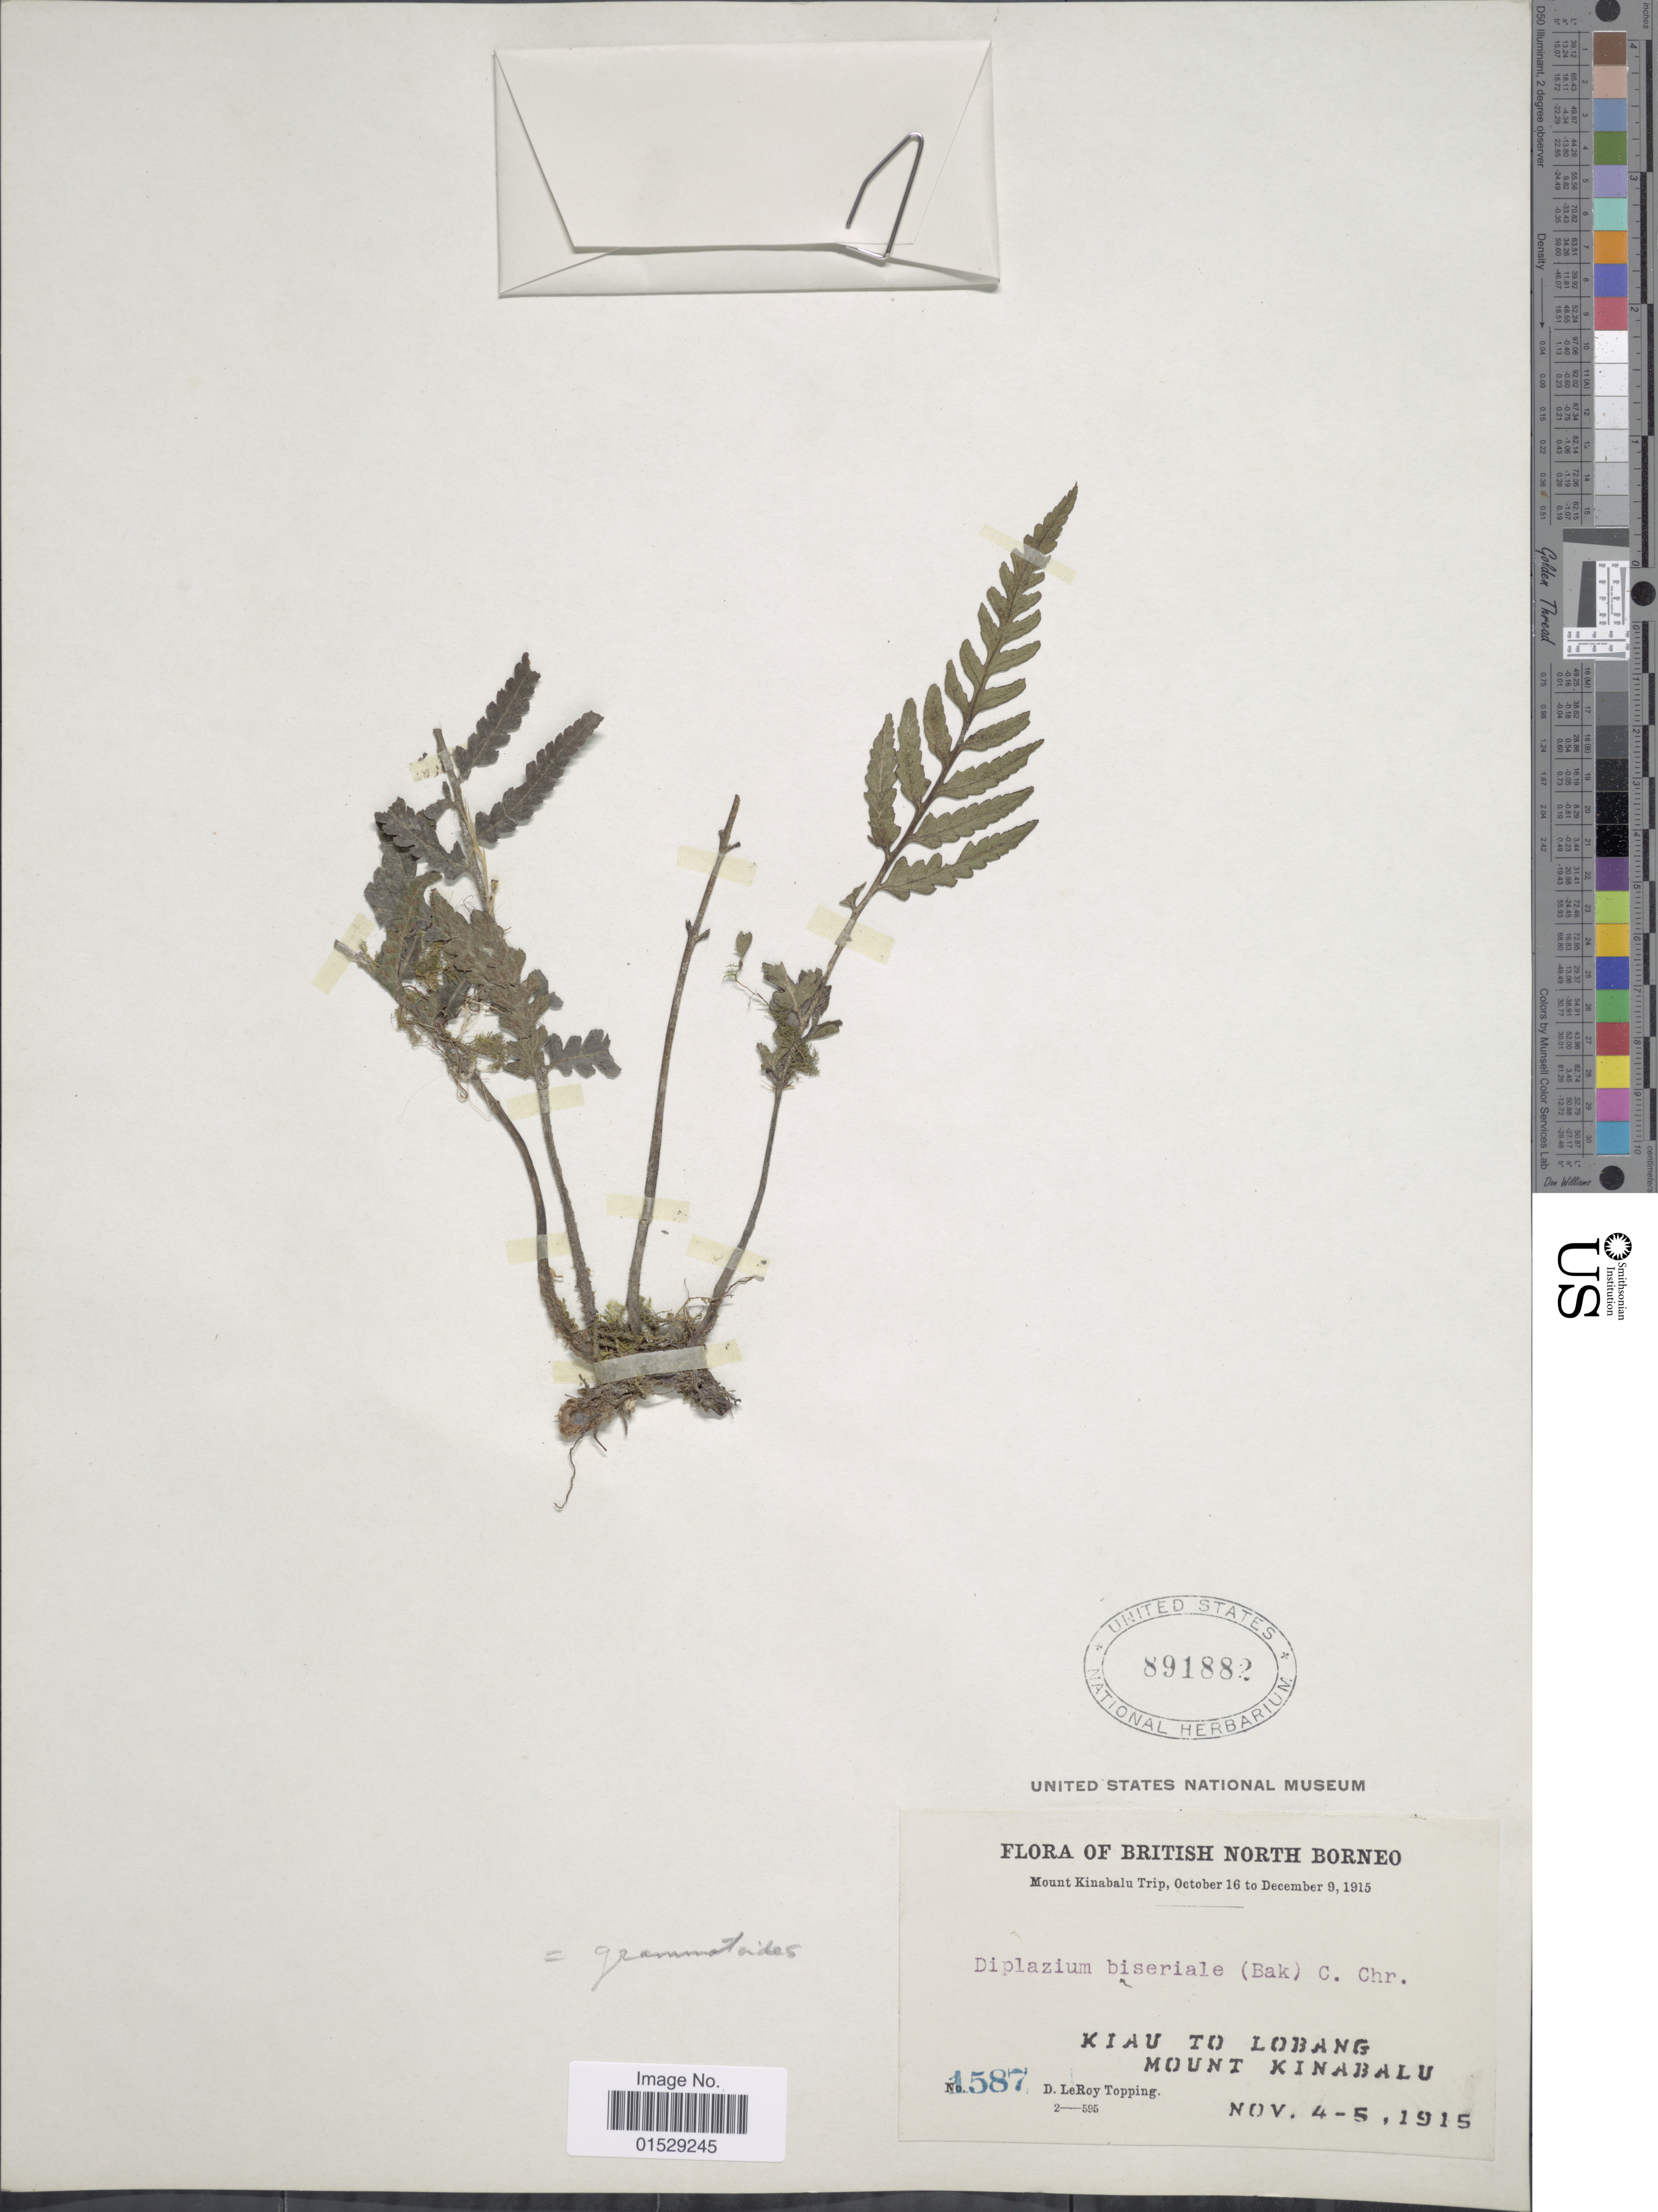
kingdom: Plantae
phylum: Tracheophyta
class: Polypodiopsida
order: Polypodiales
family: Athyriaceae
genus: Deparia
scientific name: Deparia petersenii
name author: (Kunze) M. Kato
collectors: D. L. Topping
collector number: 1587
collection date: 1915-11-04/1915-11-05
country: Malaysia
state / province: Sabah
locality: British North Borneo, Kiau to Lobang, Mount Kinabalu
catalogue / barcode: US 891882